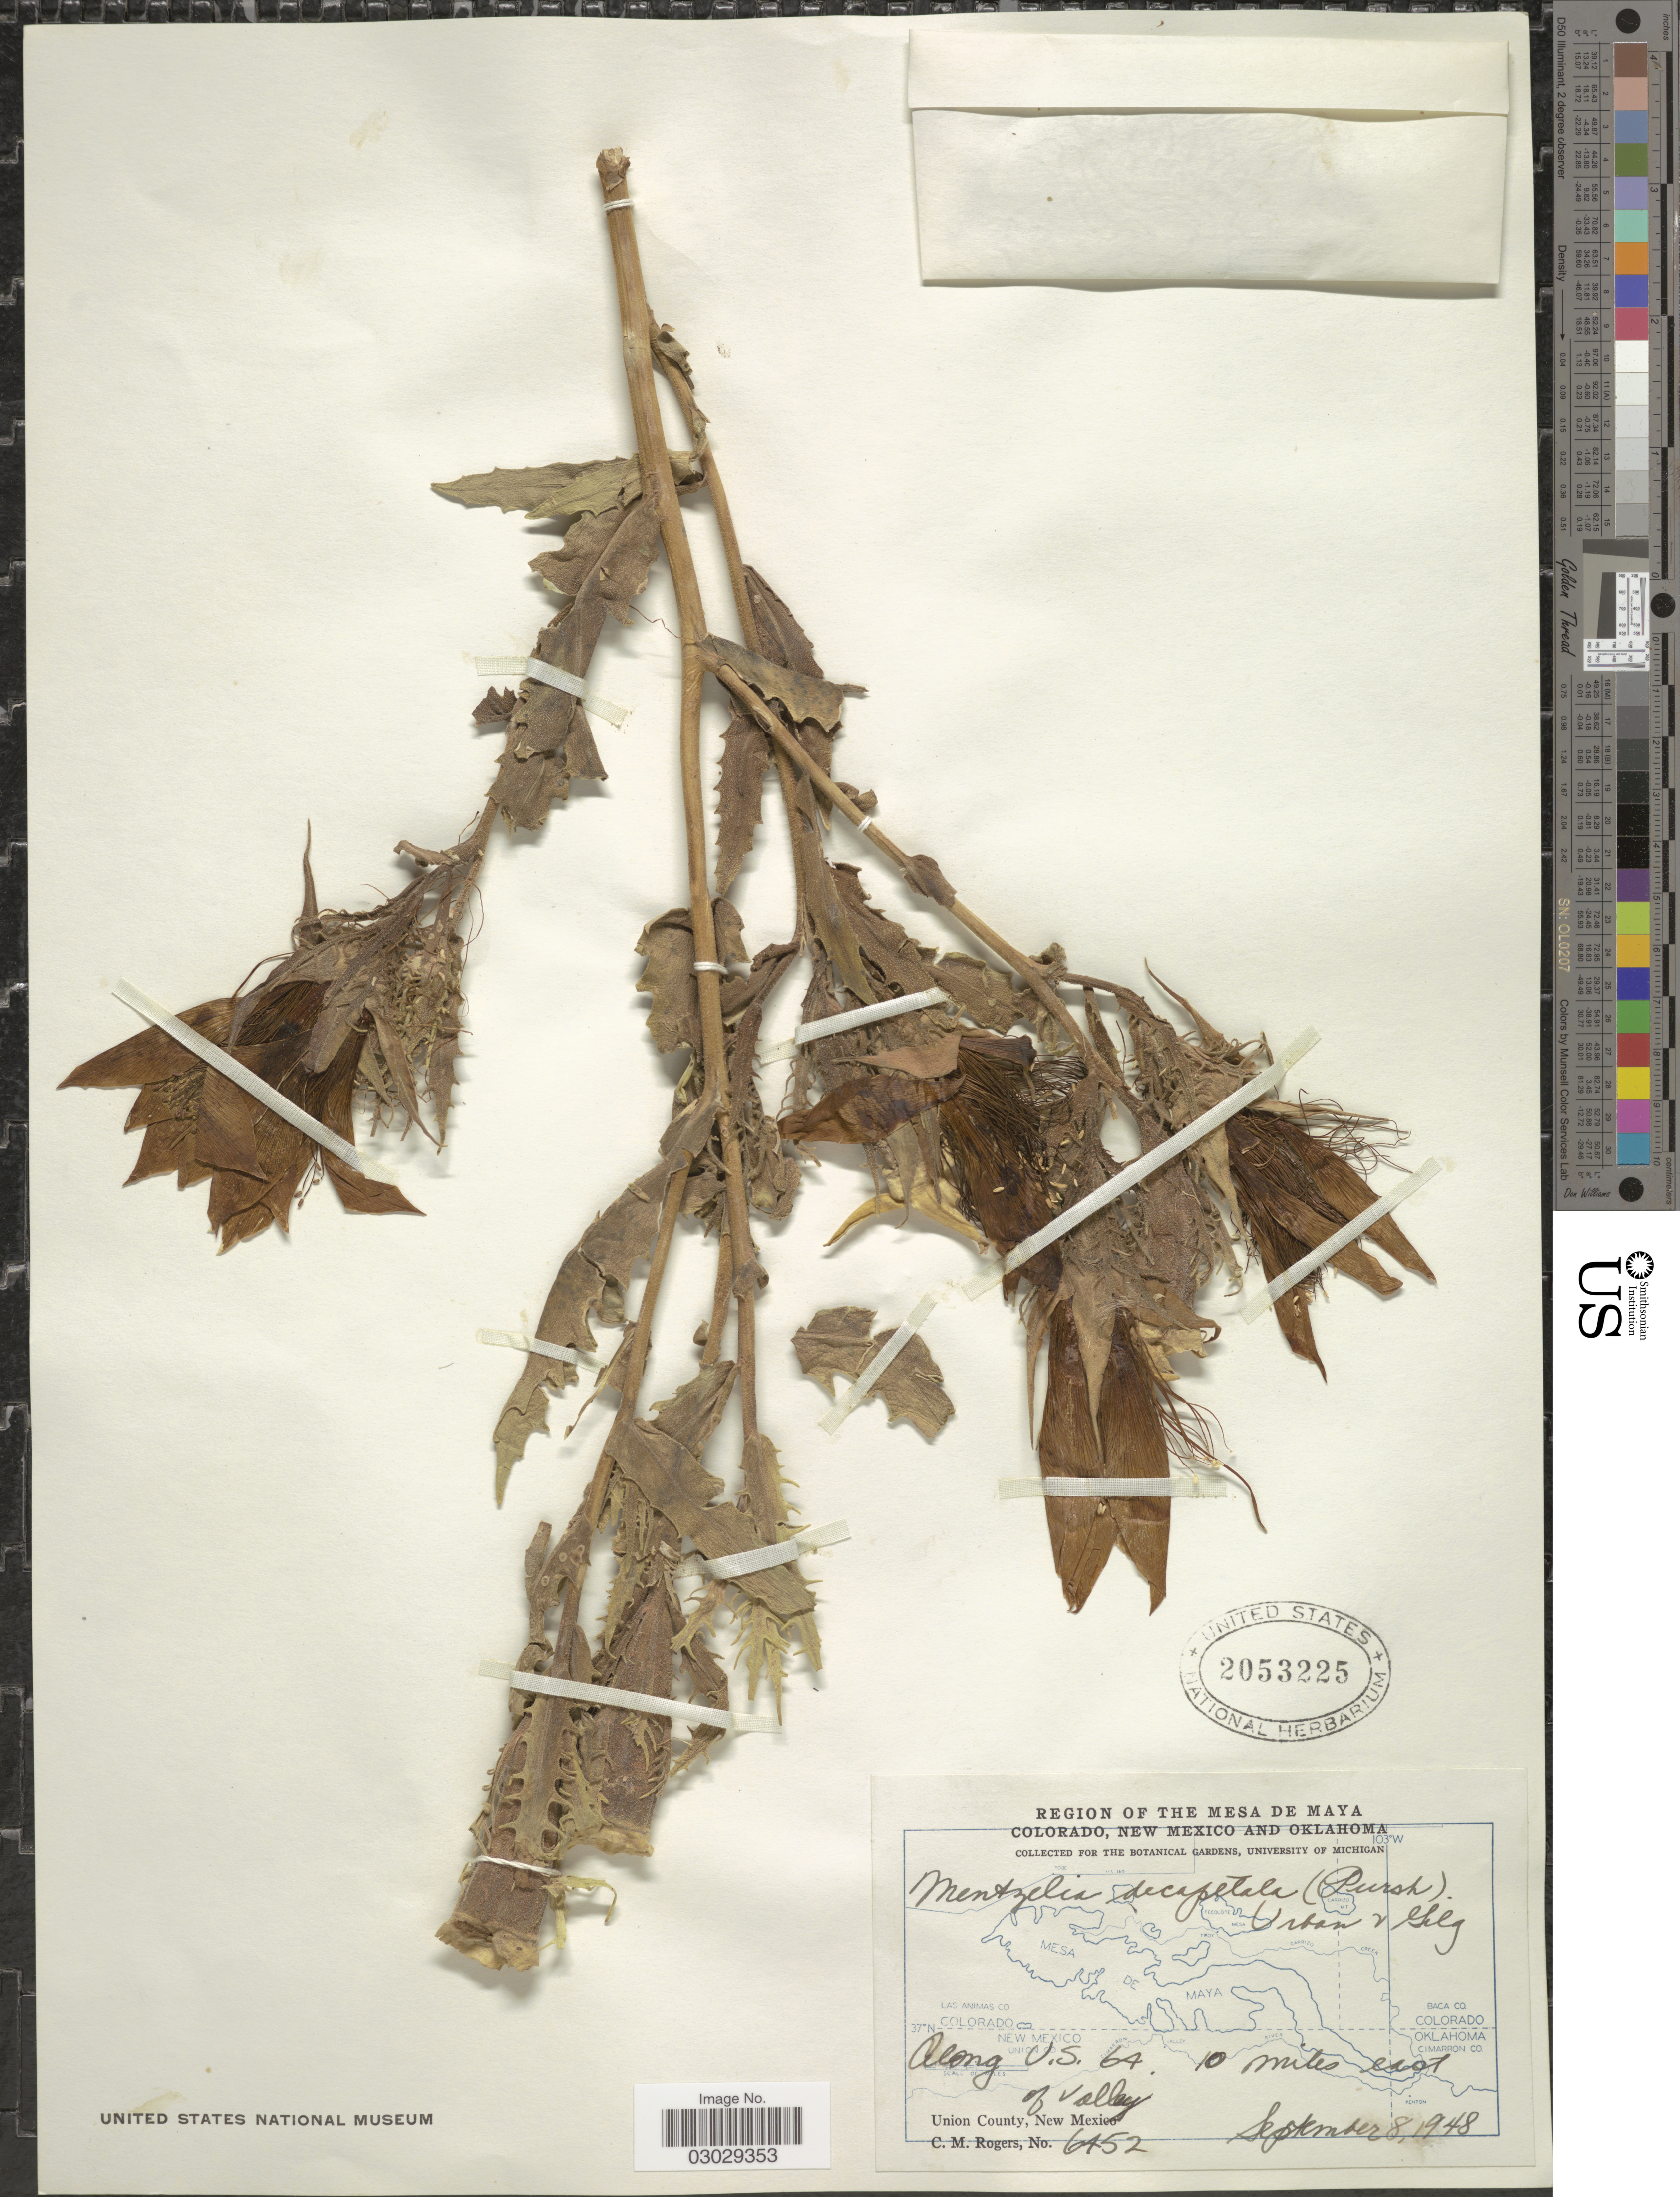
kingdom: Plantae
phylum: Tracheophyta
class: Magnoliopsida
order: Cornales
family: Loasaceae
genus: Mentzelia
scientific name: Mentzelia decapetala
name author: (Sims) Urb.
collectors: C. M. Rogers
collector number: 6452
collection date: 1948-09-08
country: United States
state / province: New Mexico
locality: Region of The Mesa de Maya New Mexico. Along U.S. 64. 10 miles east of valley. Union County.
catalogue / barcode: US 2053225